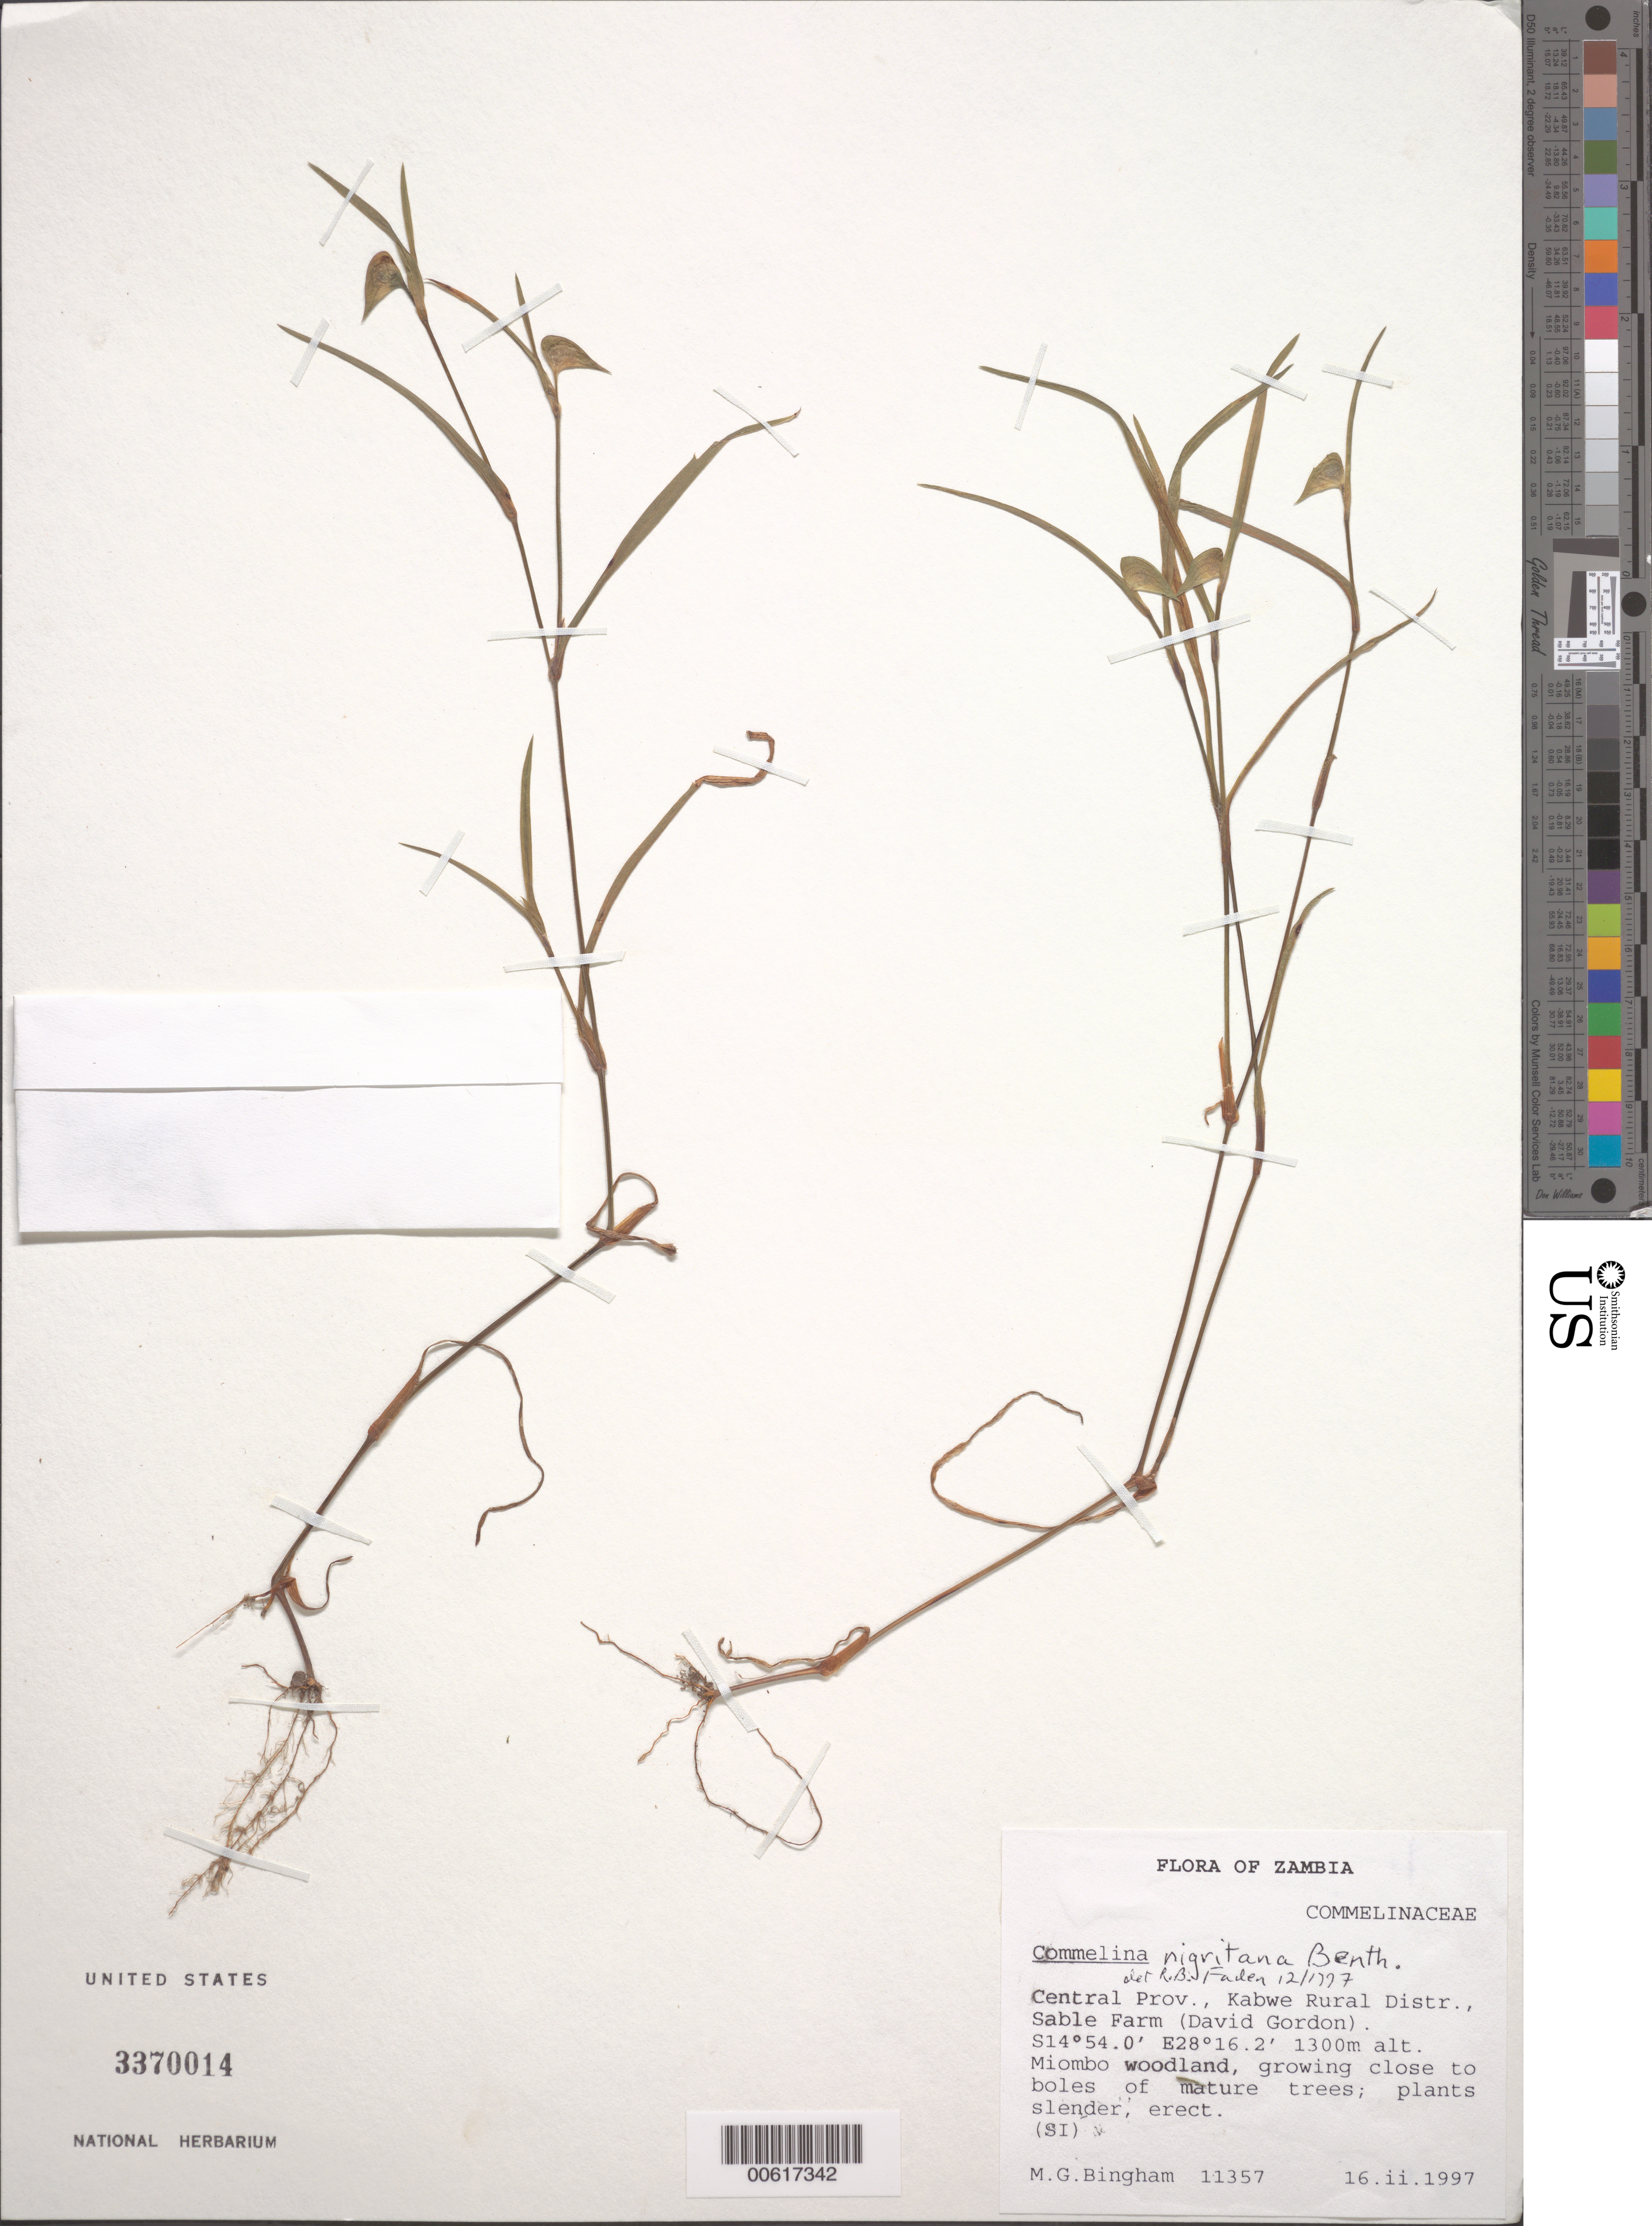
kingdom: Plantae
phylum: Tracheophyta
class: Liliopsida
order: Commelinales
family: Commelinaceae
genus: Commelina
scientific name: Commelina nigritana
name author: Benth.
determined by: Faden, Robert B., (US), Smithsonian Institution - National Museum of Natural History (UNITED STATES)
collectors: M. Bingham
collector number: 11357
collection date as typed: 16 Feb 1997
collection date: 1997-02-16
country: Zambia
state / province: Central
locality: Kabwe rural dist., sable farm(david gordon)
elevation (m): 1300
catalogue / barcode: US 3370014